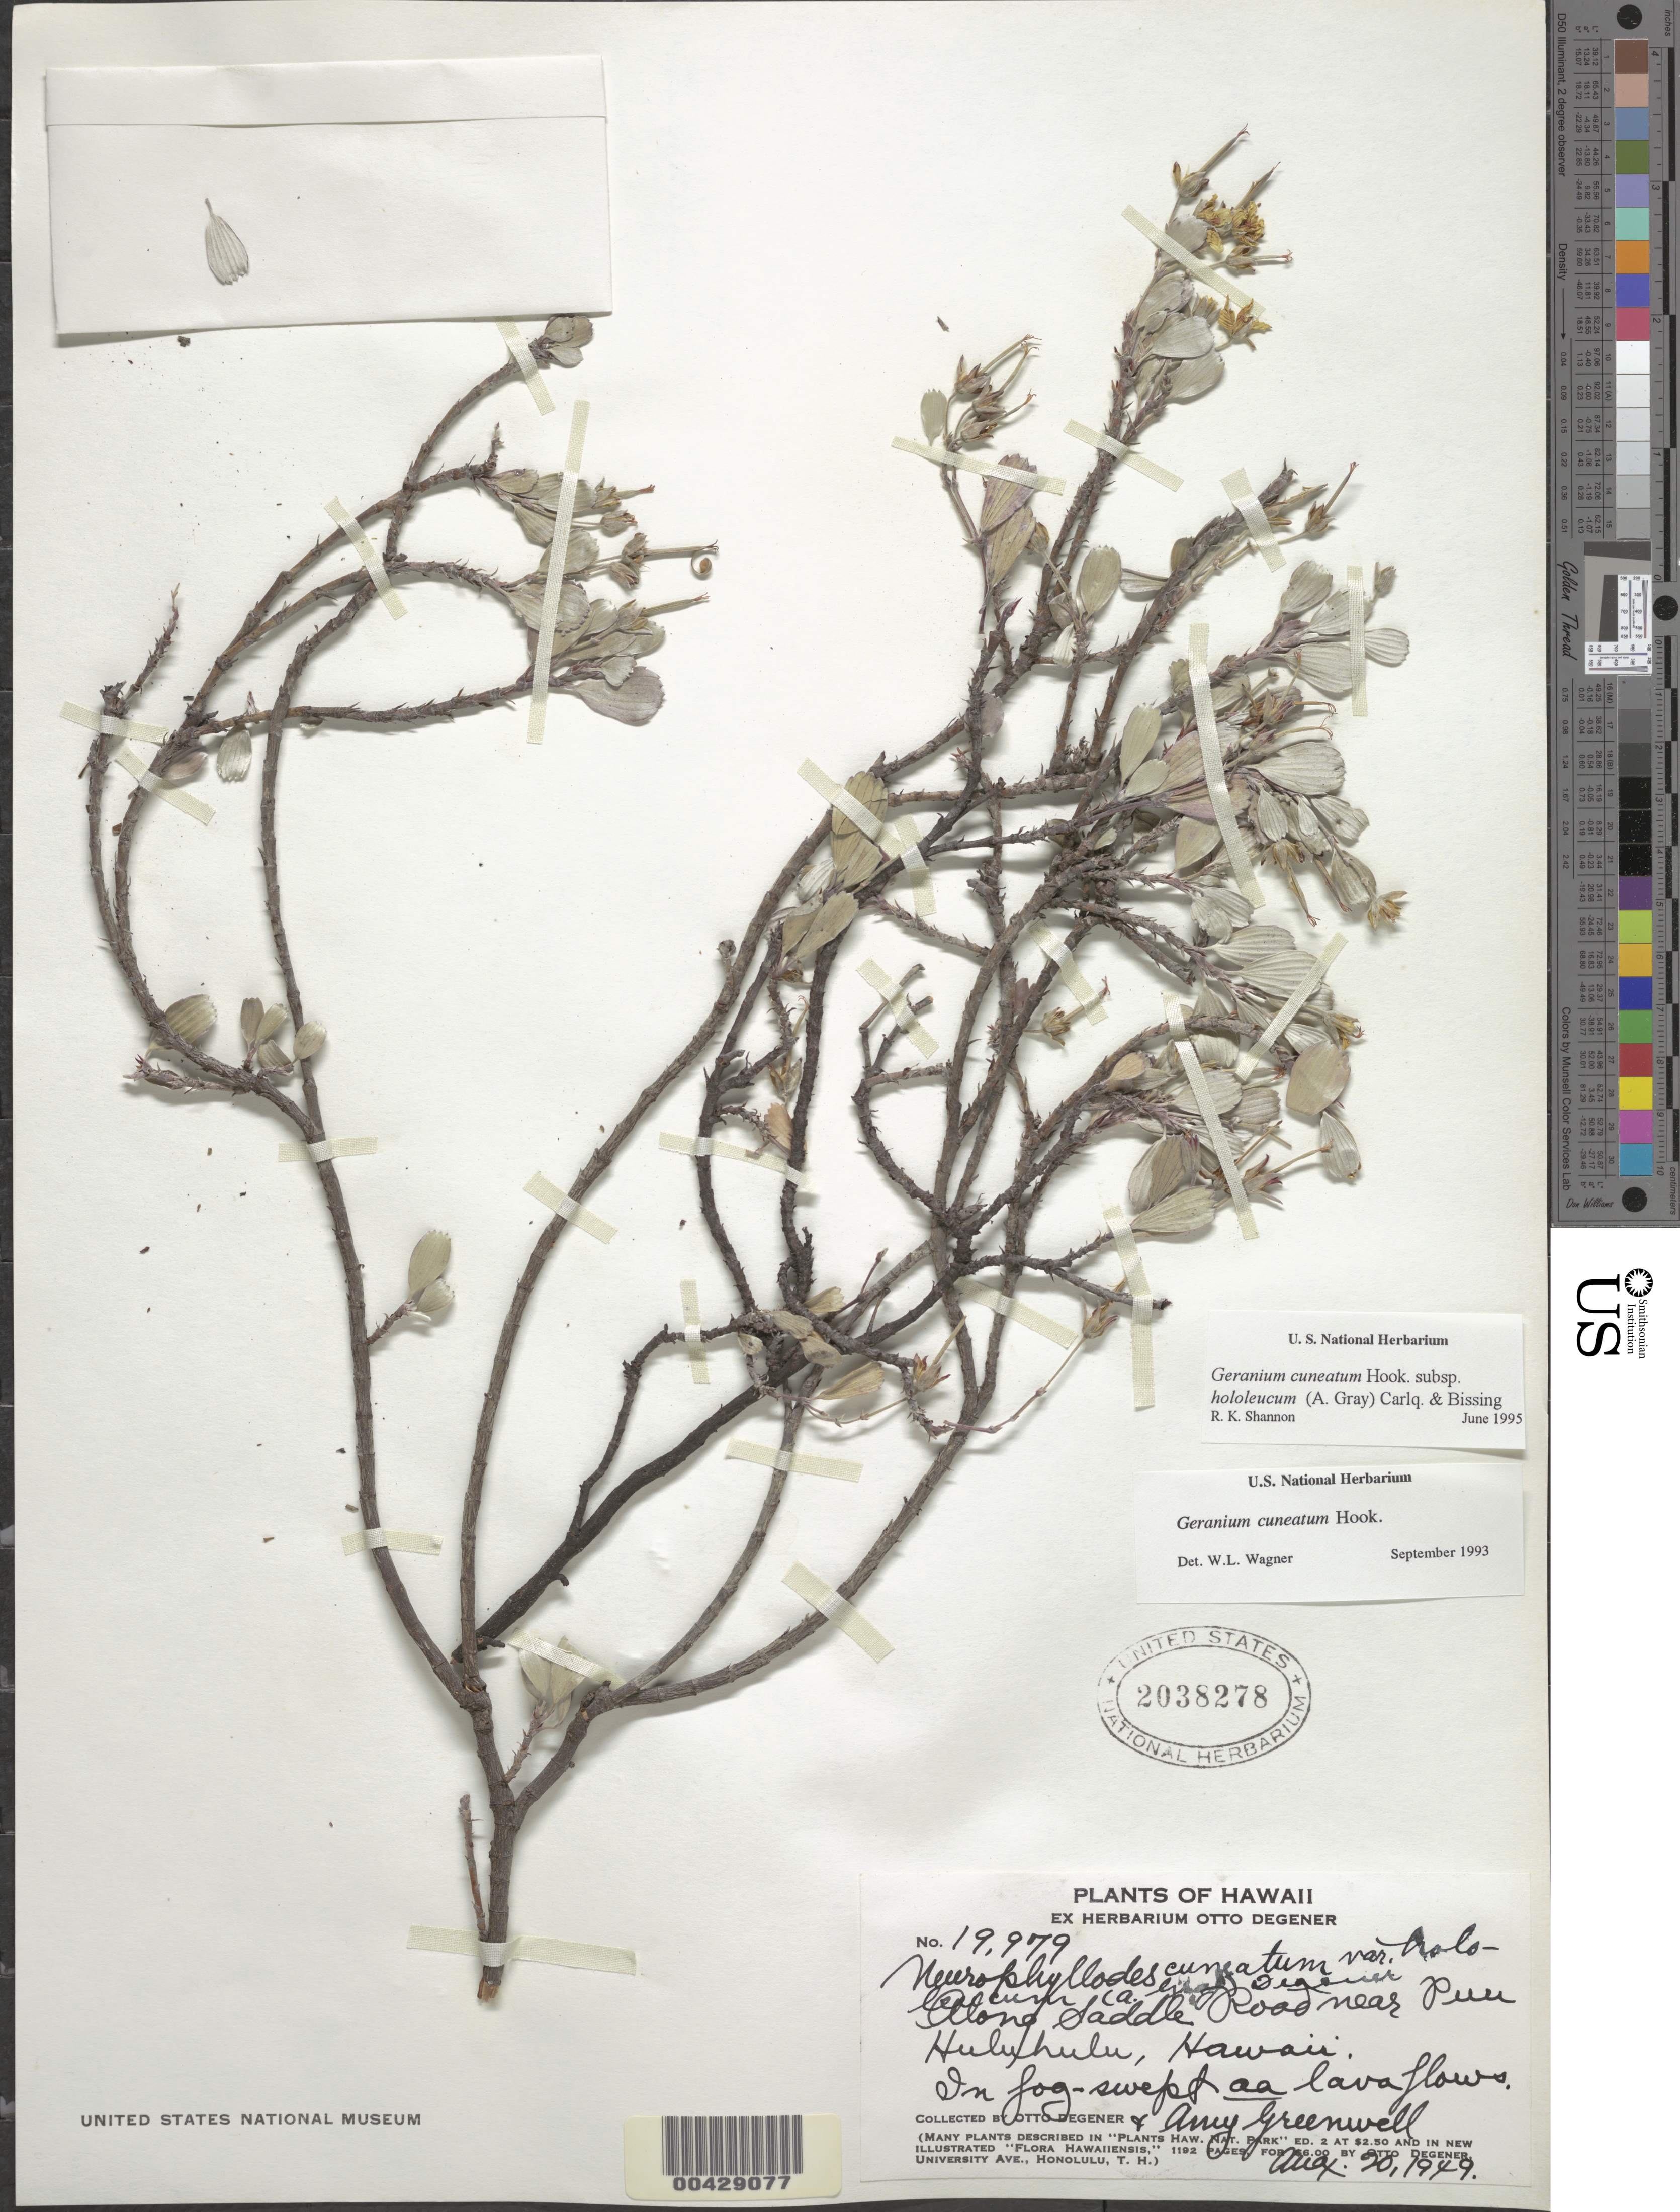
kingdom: Plantae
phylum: Tracheophyta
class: Magnoliopsida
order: Geraniales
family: Geraniaceae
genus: Geranium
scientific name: Geranium cuneatum subsp. hololeucum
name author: (A. Gray) Carlquist & Bissing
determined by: Shannon, R. K., (UNITED STATES)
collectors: O. Degener & A. B. Greenwell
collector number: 19979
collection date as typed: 20 Aug 1949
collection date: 1949-08-20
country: United States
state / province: Hawaii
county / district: Hawaii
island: Hawaii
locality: Along Saddle Road near Puu Huluhulu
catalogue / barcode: US 2038278